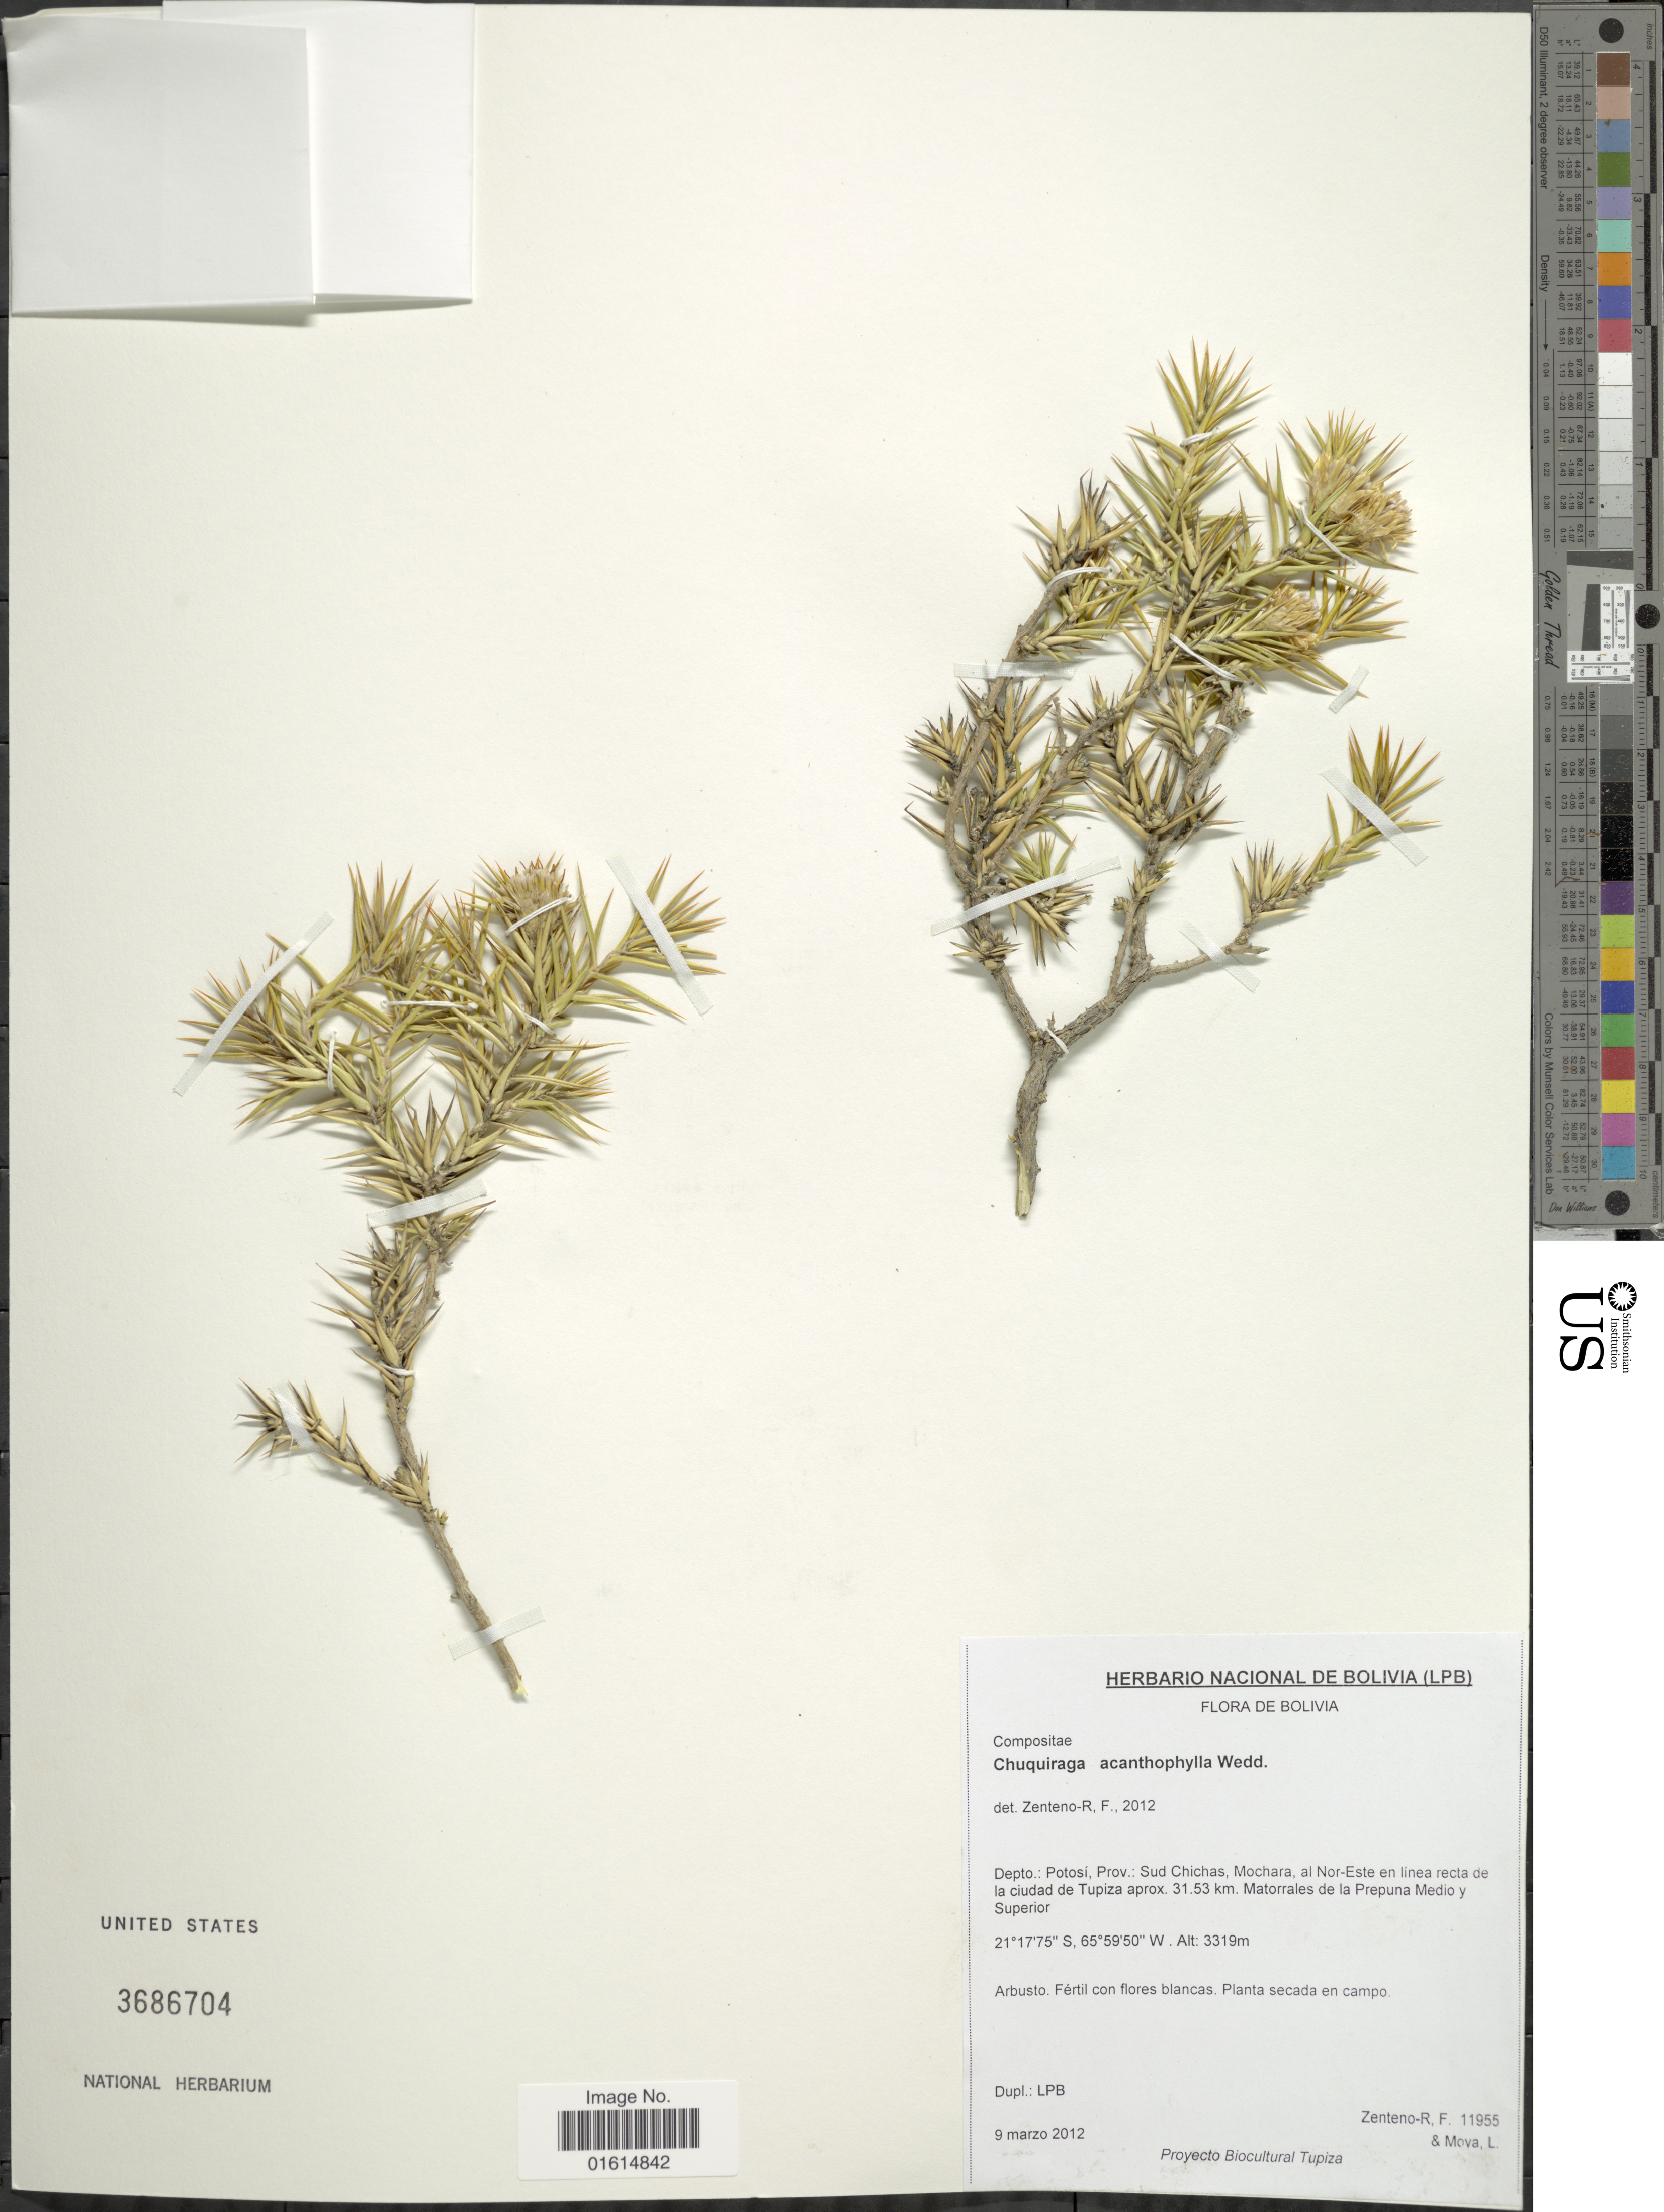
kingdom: Plantae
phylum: Tracheophyta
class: Magnoliopsida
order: Asterales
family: Asteraceae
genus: Chuquiraga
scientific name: Chuquiraga acanthophylla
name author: Wedd.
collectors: F. Zenteno & L. Moya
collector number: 11955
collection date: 2012-03-09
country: Bolivia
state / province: Potosi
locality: Depto. Potosi, Prov. Sud Chichas, Mochara, al Nor-Este en linea recta de la ciudad de Tupiza, Matorrales de la Prepuna Medio y Superior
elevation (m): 3319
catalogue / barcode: US 3686704